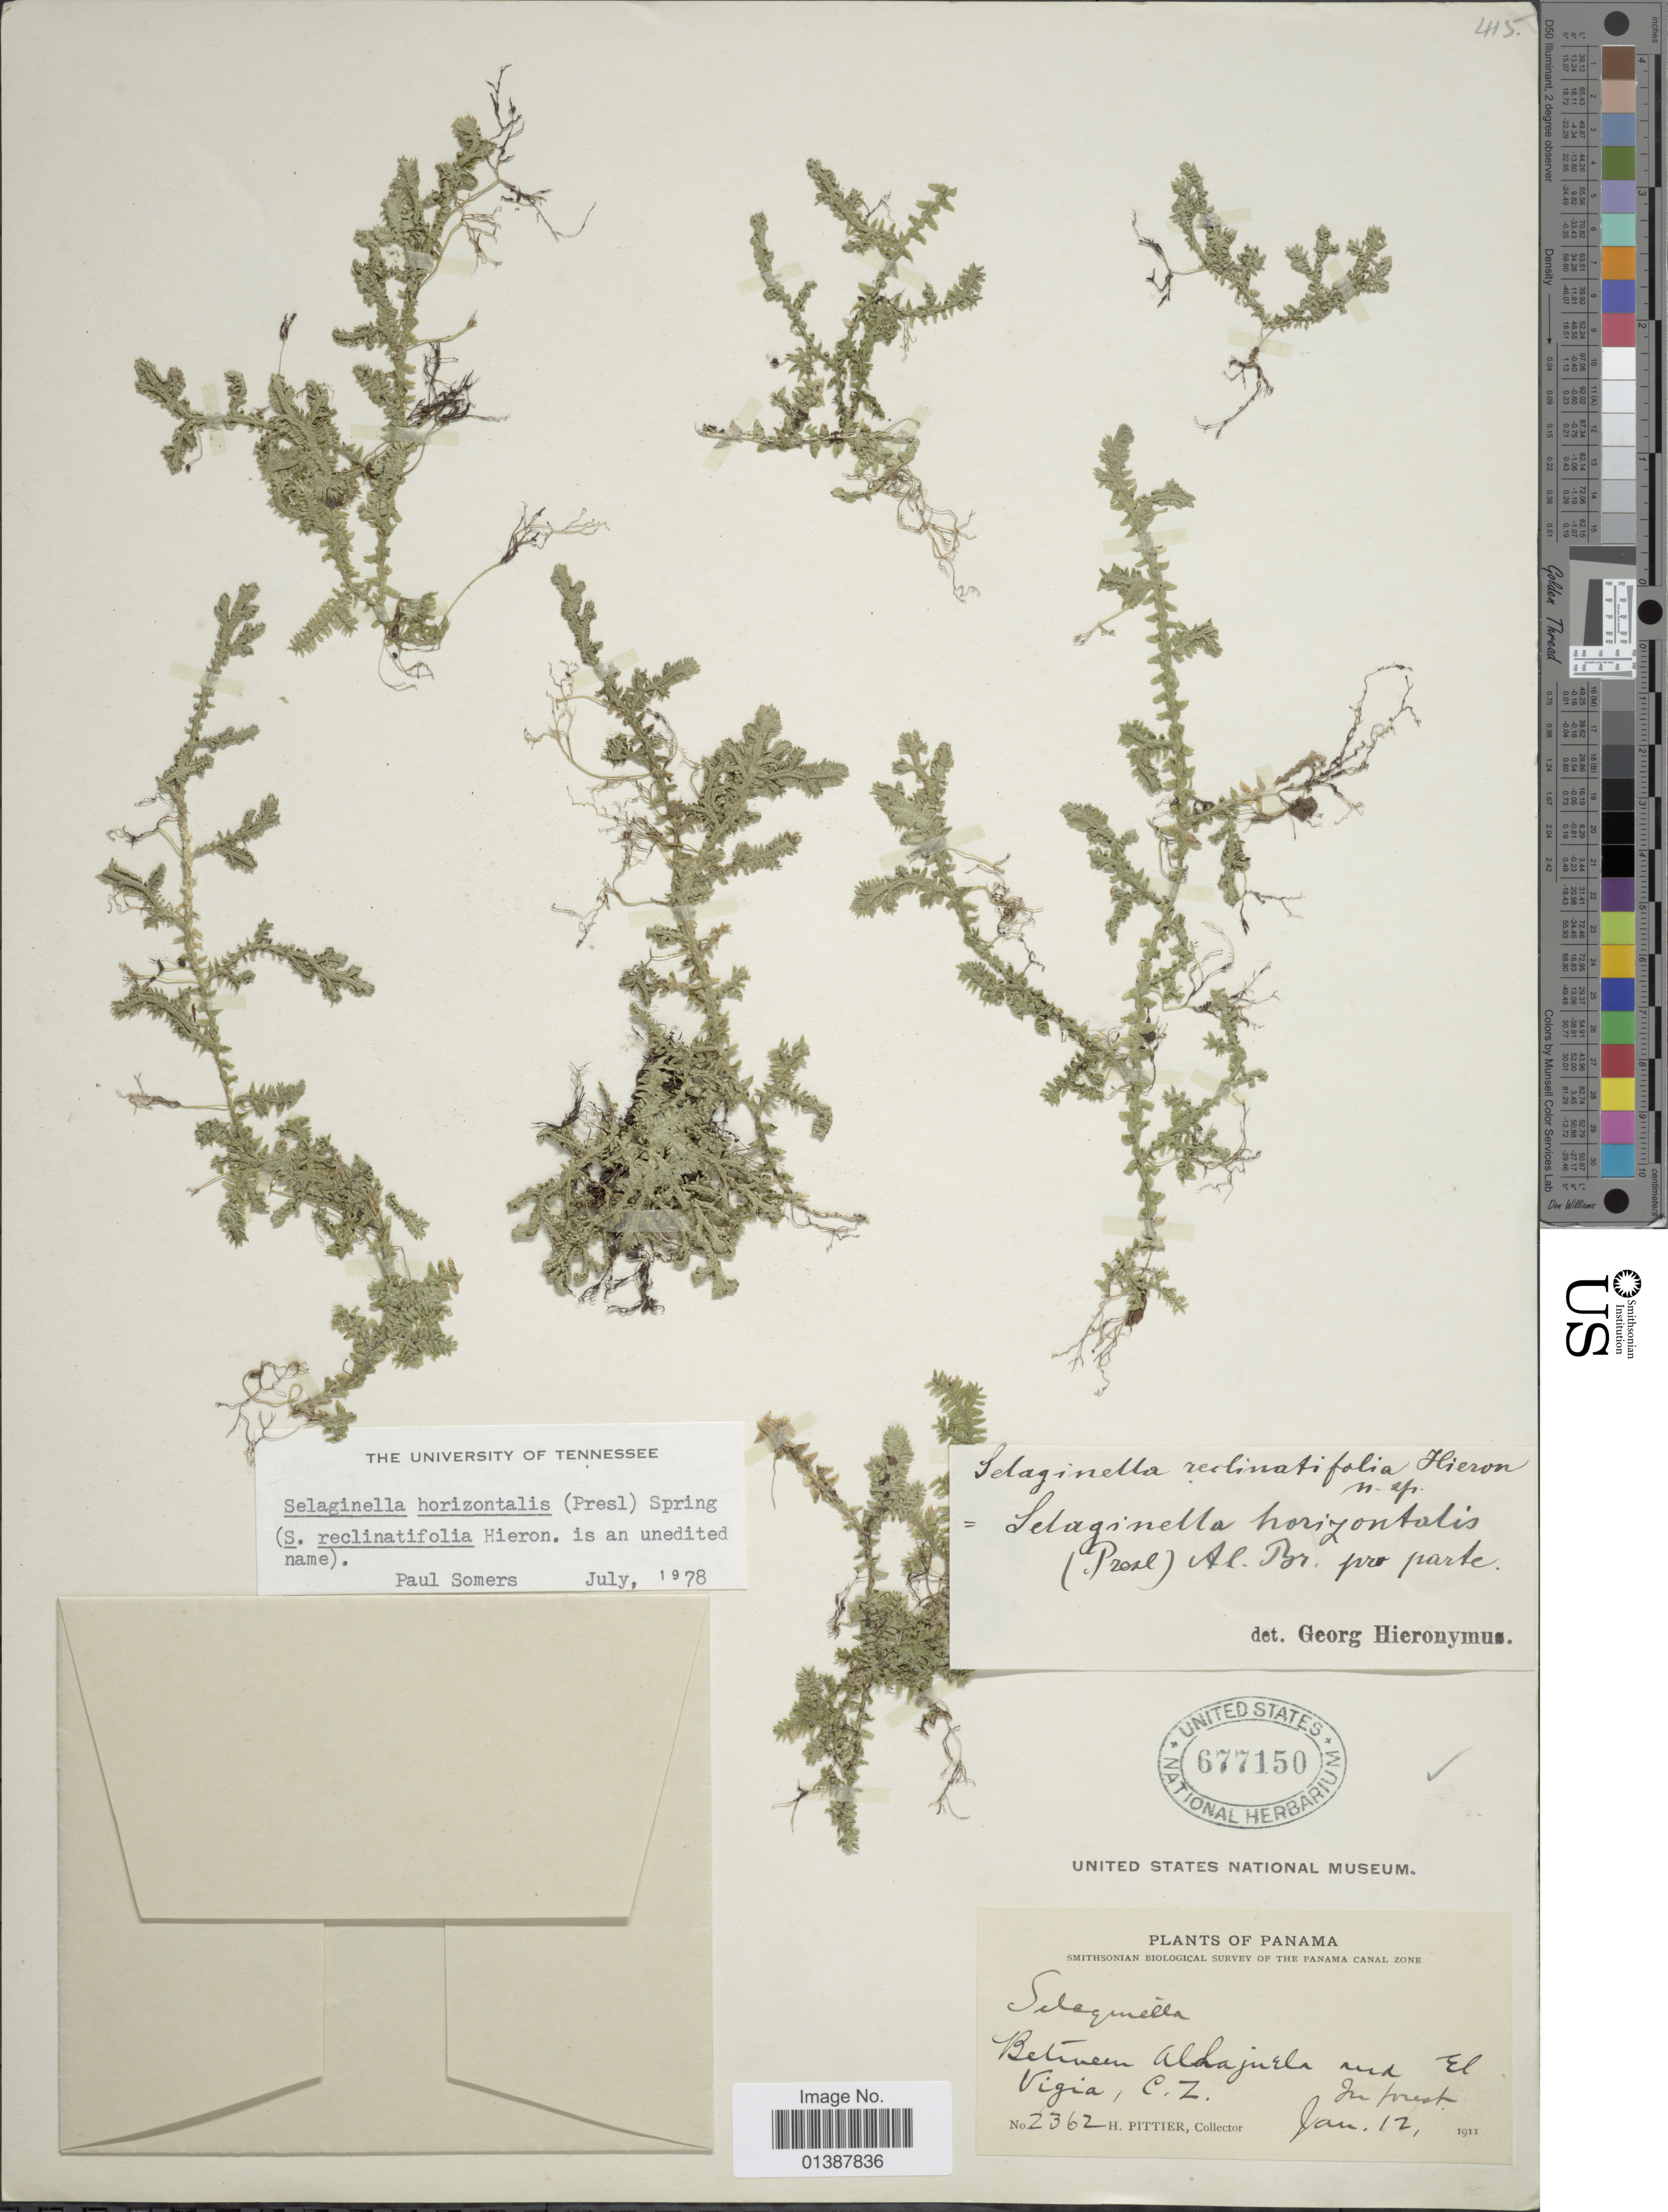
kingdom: Plantae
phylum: Tracheophyta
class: Lycopodiopsida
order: Selaginellales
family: Selaginellaceae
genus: Selaginella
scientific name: Selaginella horizontalis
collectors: H. F. Pittier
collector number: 2362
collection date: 1911-01-12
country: Panama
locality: Between Alhajuela and El Vigia, C.Z.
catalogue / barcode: US 677150